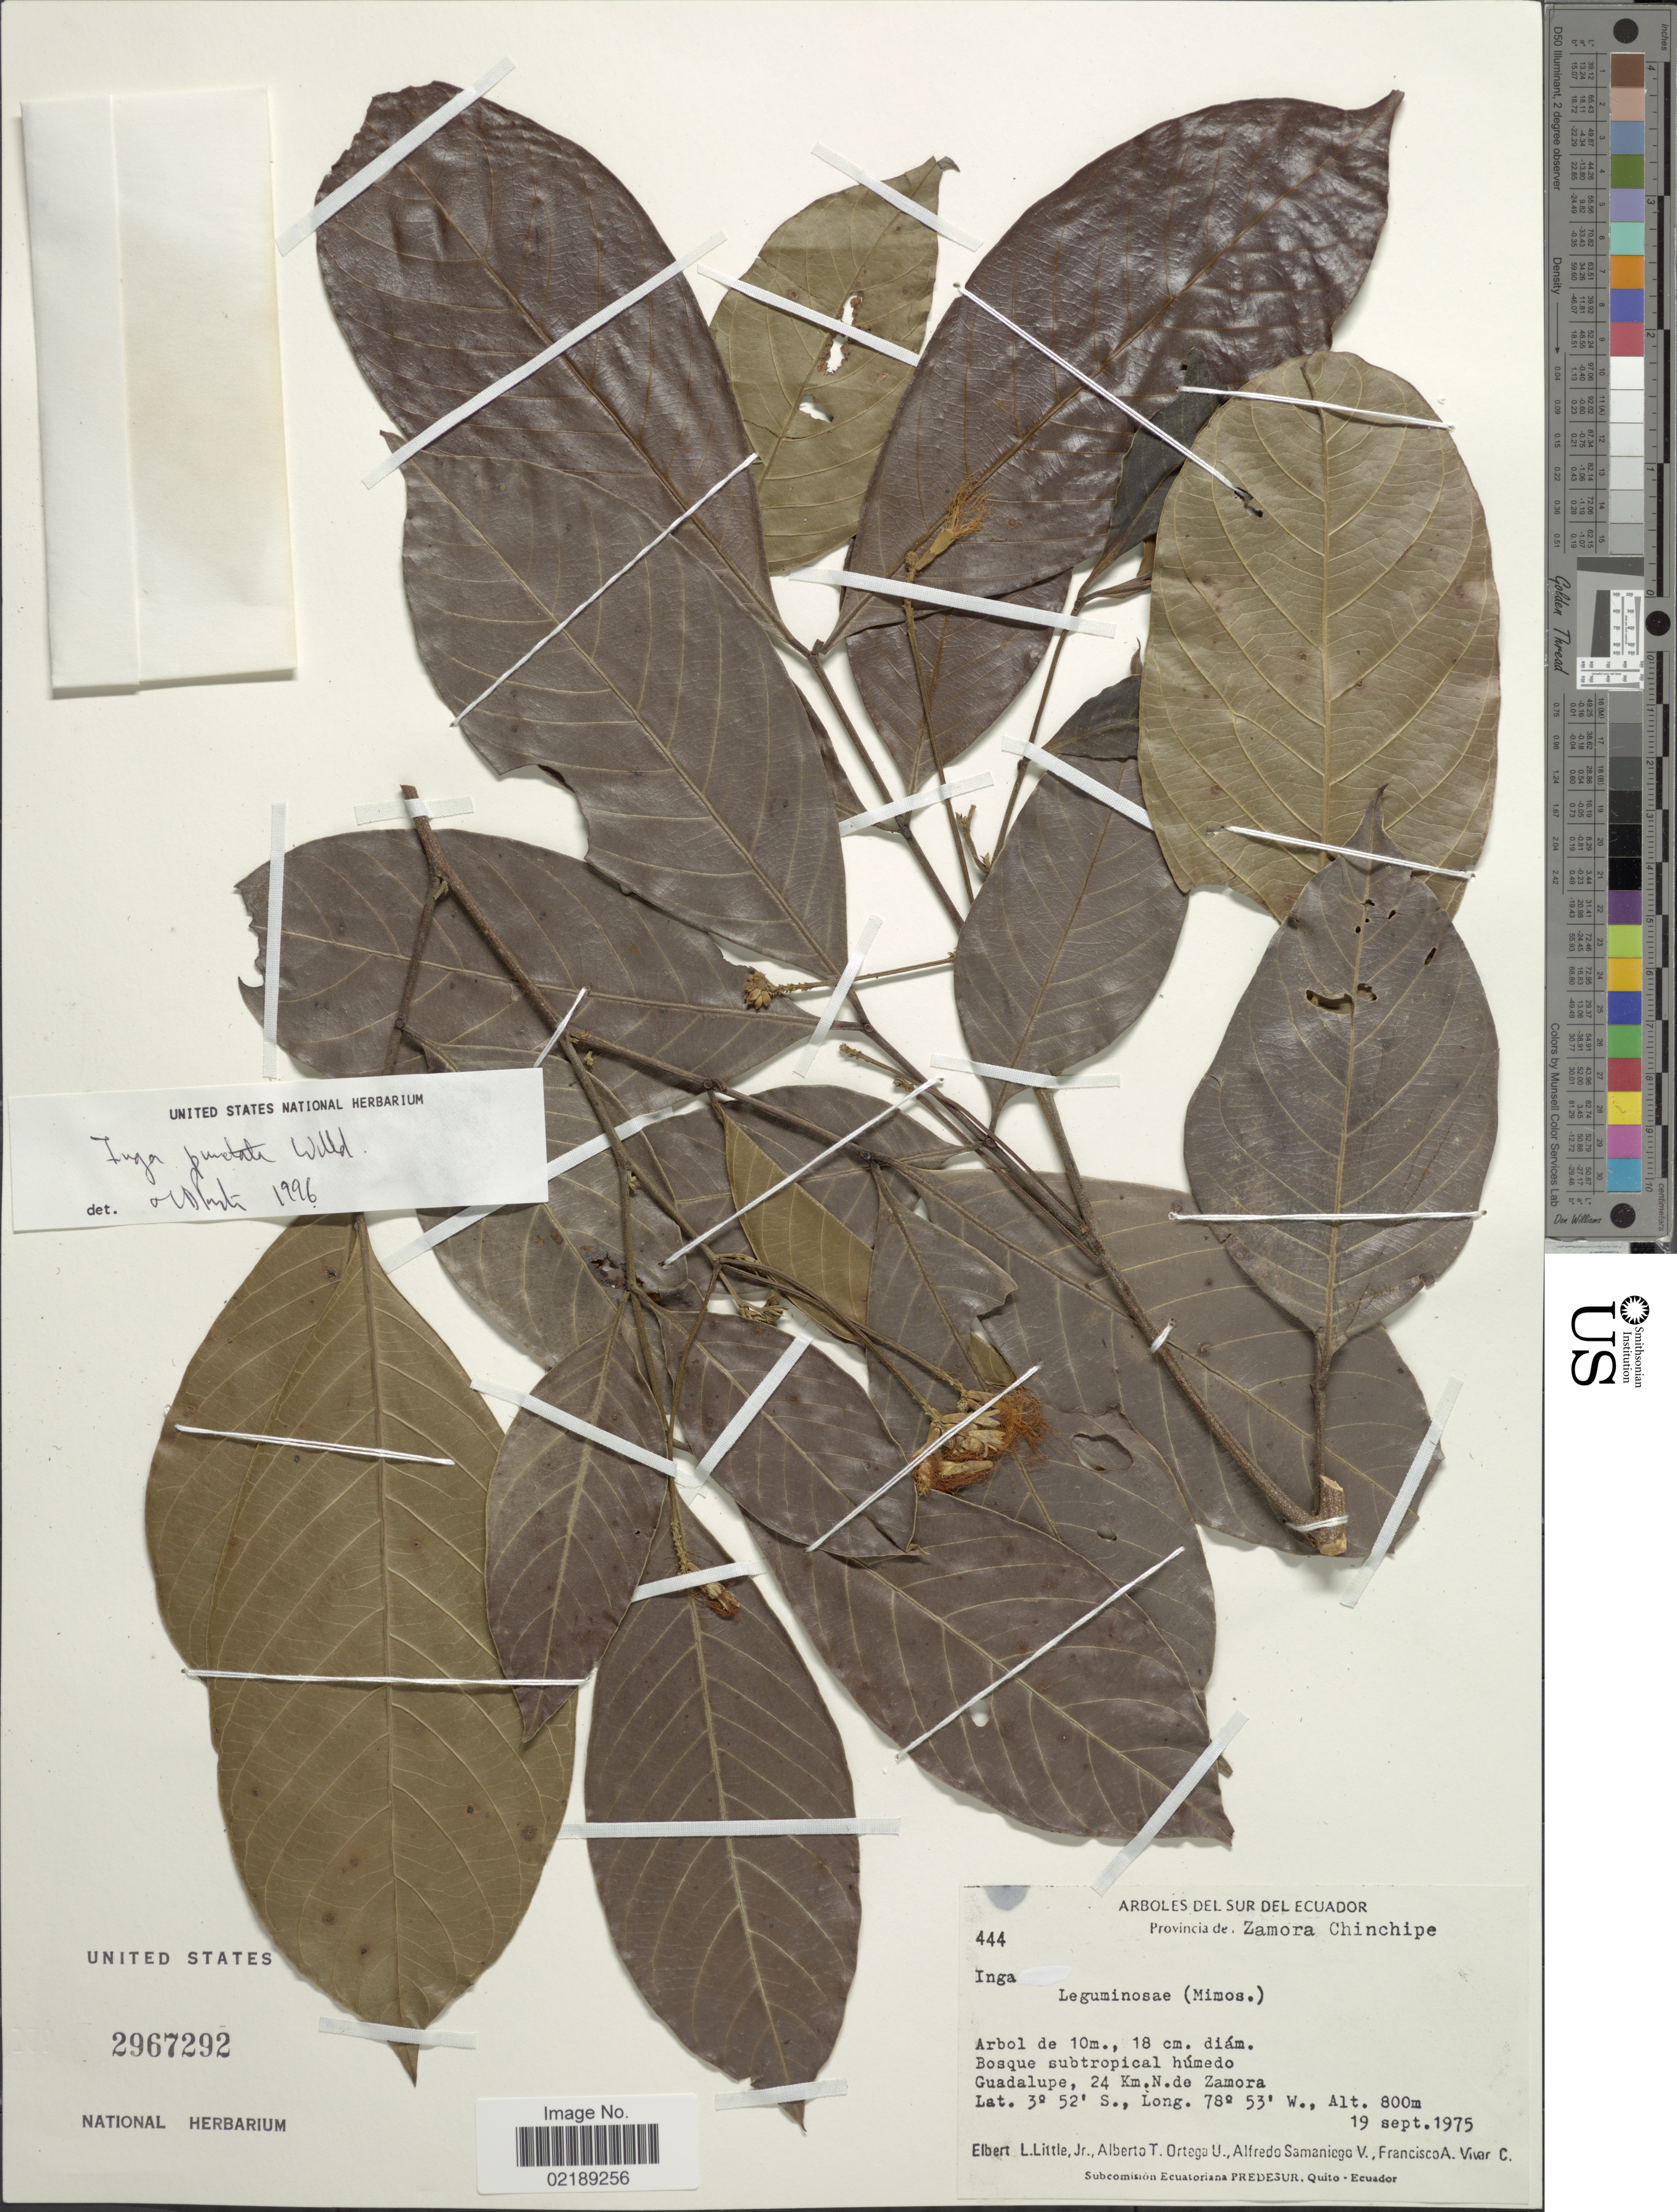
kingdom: Plantae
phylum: Tracheophyta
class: Magnoliopsida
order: Fabales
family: Fabaceae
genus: Inga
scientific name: Inga punctata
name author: Willd.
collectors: E. L. Little, A. T. Ortega U., A. Samanlego-V. & F. A. Vivar C.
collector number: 444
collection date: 1975-09-19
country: Ecuador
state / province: Zamora-Chinchipe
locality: Guadalupe, 24 Km. n. de Zamora.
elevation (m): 800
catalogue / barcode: US 2967292